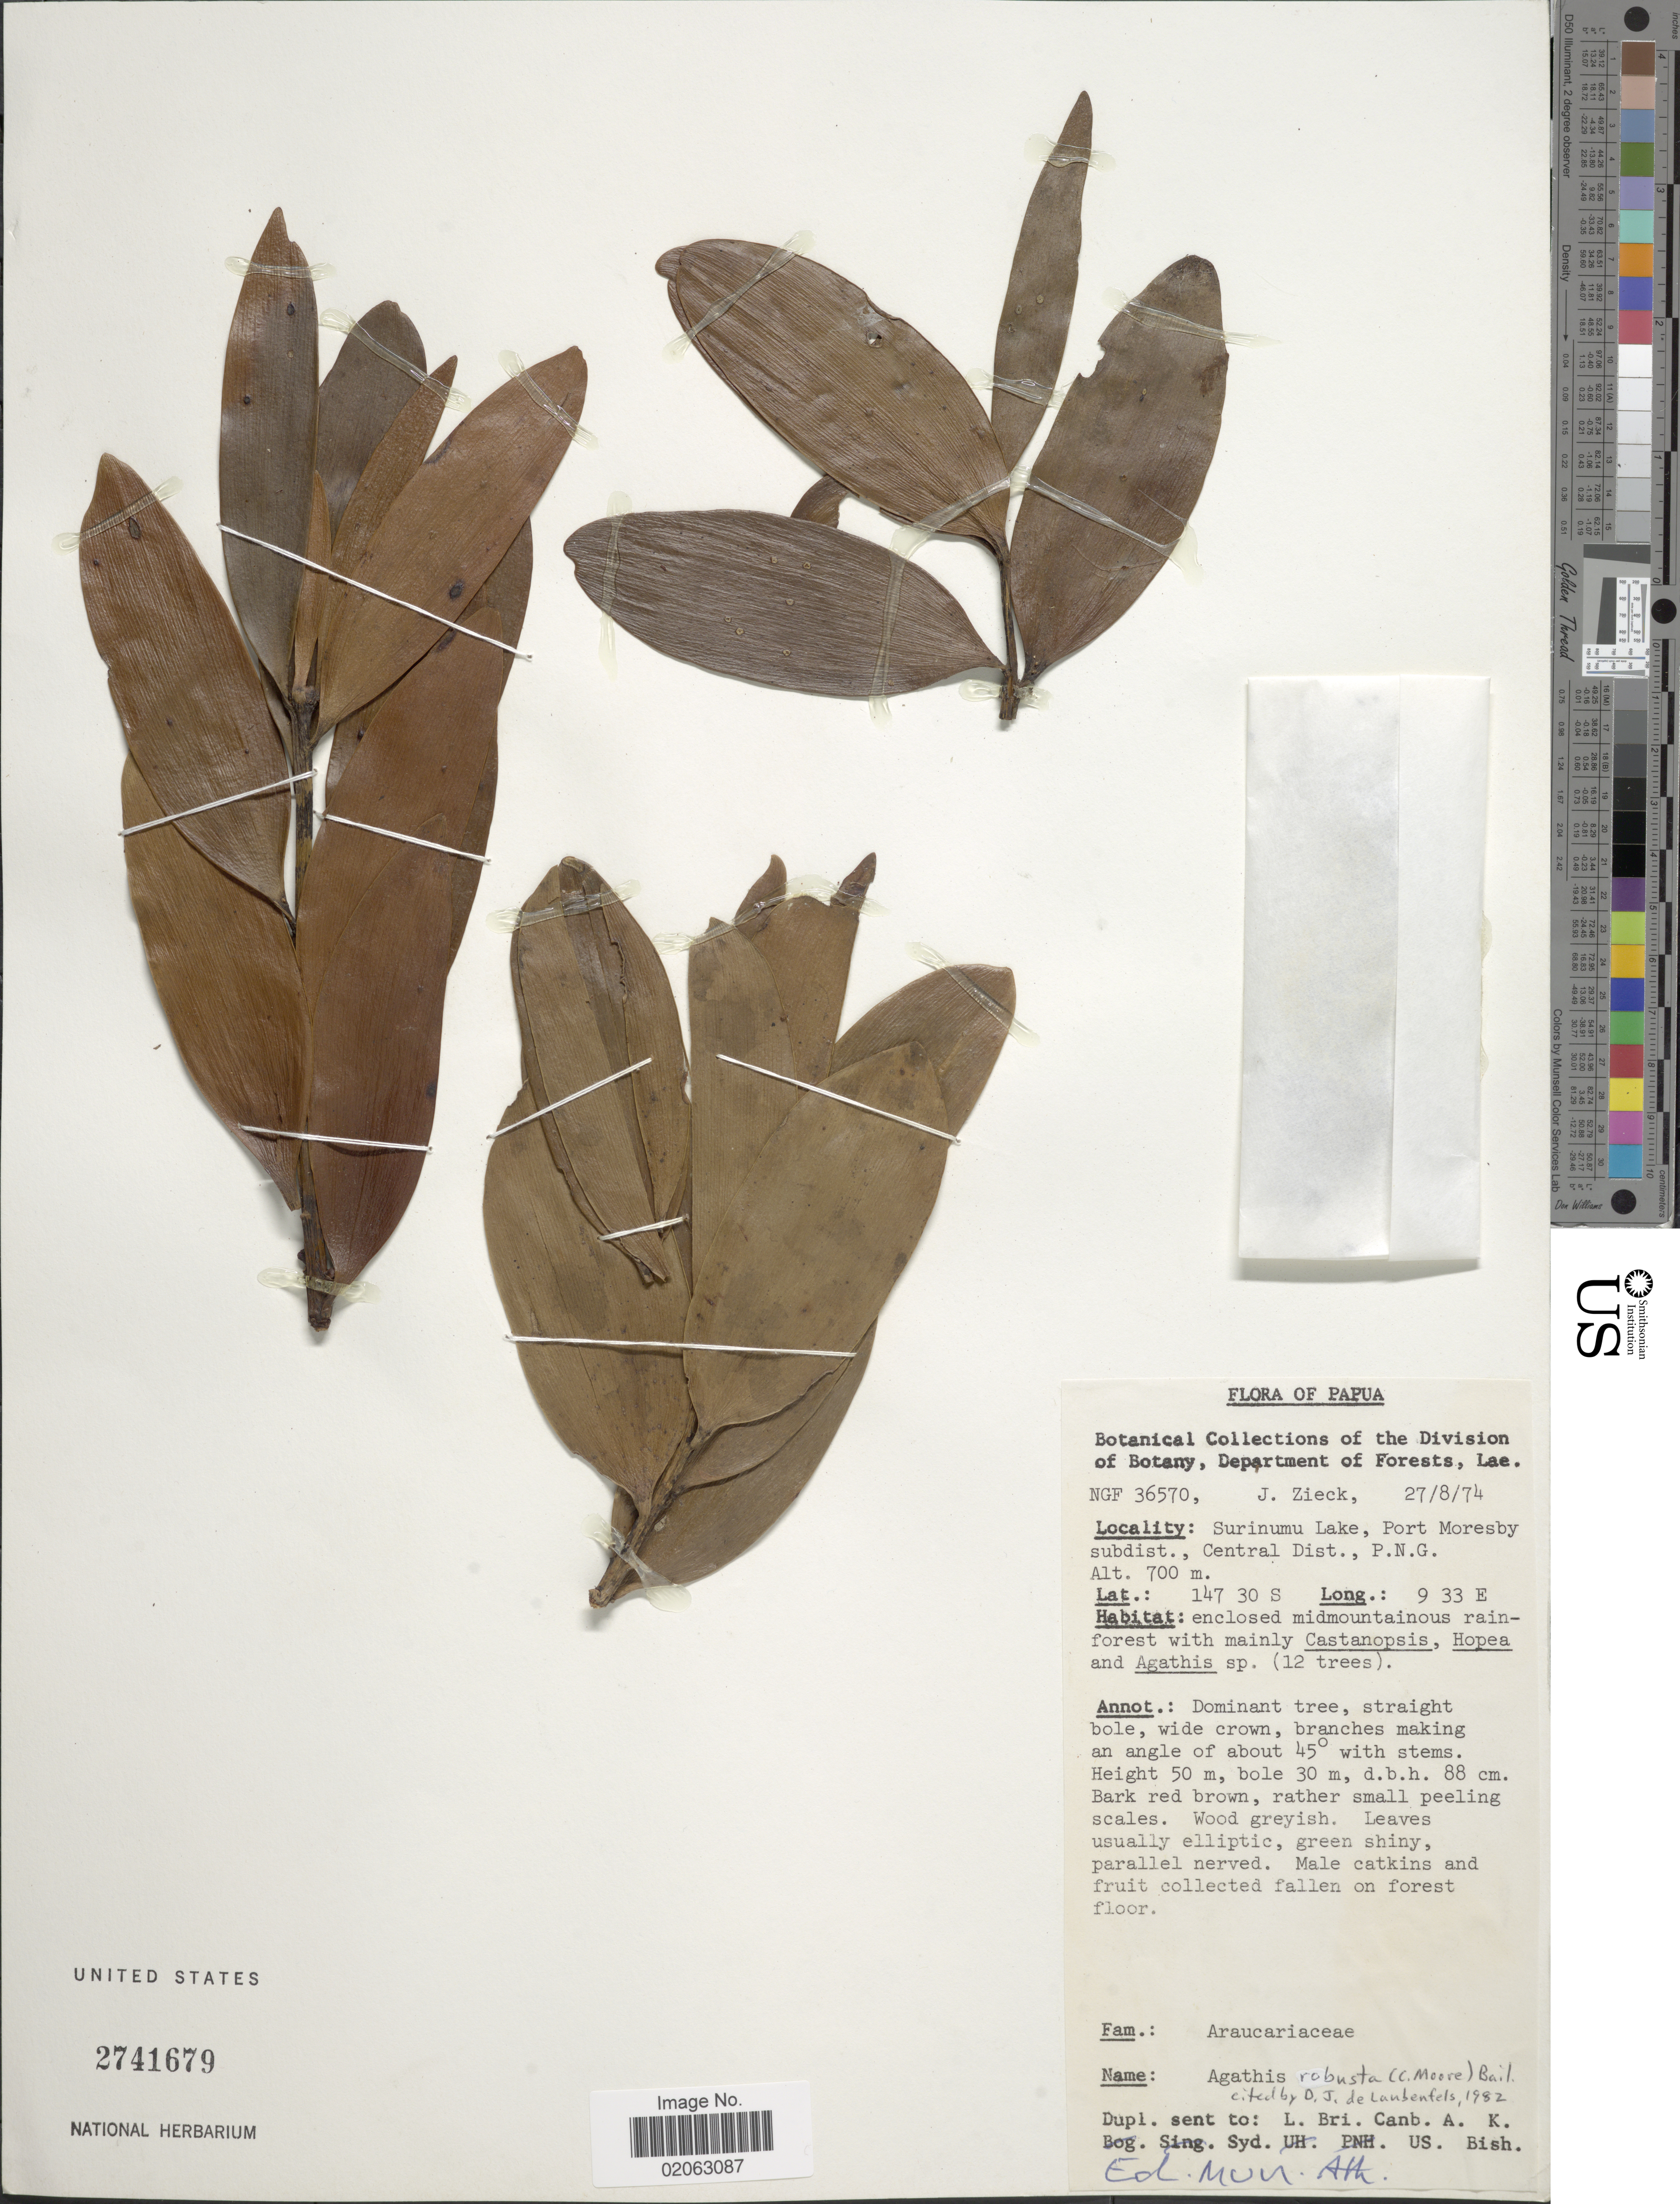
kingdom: Plantae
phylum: Tracheophyta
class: Pinopsida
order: Pinales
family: Araucariaceae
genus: Agathis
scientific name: Agathis robusta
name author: (C. Moore ex F. Muell.) F.M. Bailey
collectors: J. Zieck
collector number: NGF 36570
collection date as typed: Transcribed d/m/y: 27/8/74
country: Papua New Guinea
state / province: Central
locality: Papua, Surinumu Lake, Port Moresby subdist., Central dist.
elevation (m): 700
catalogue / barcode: US 2741679